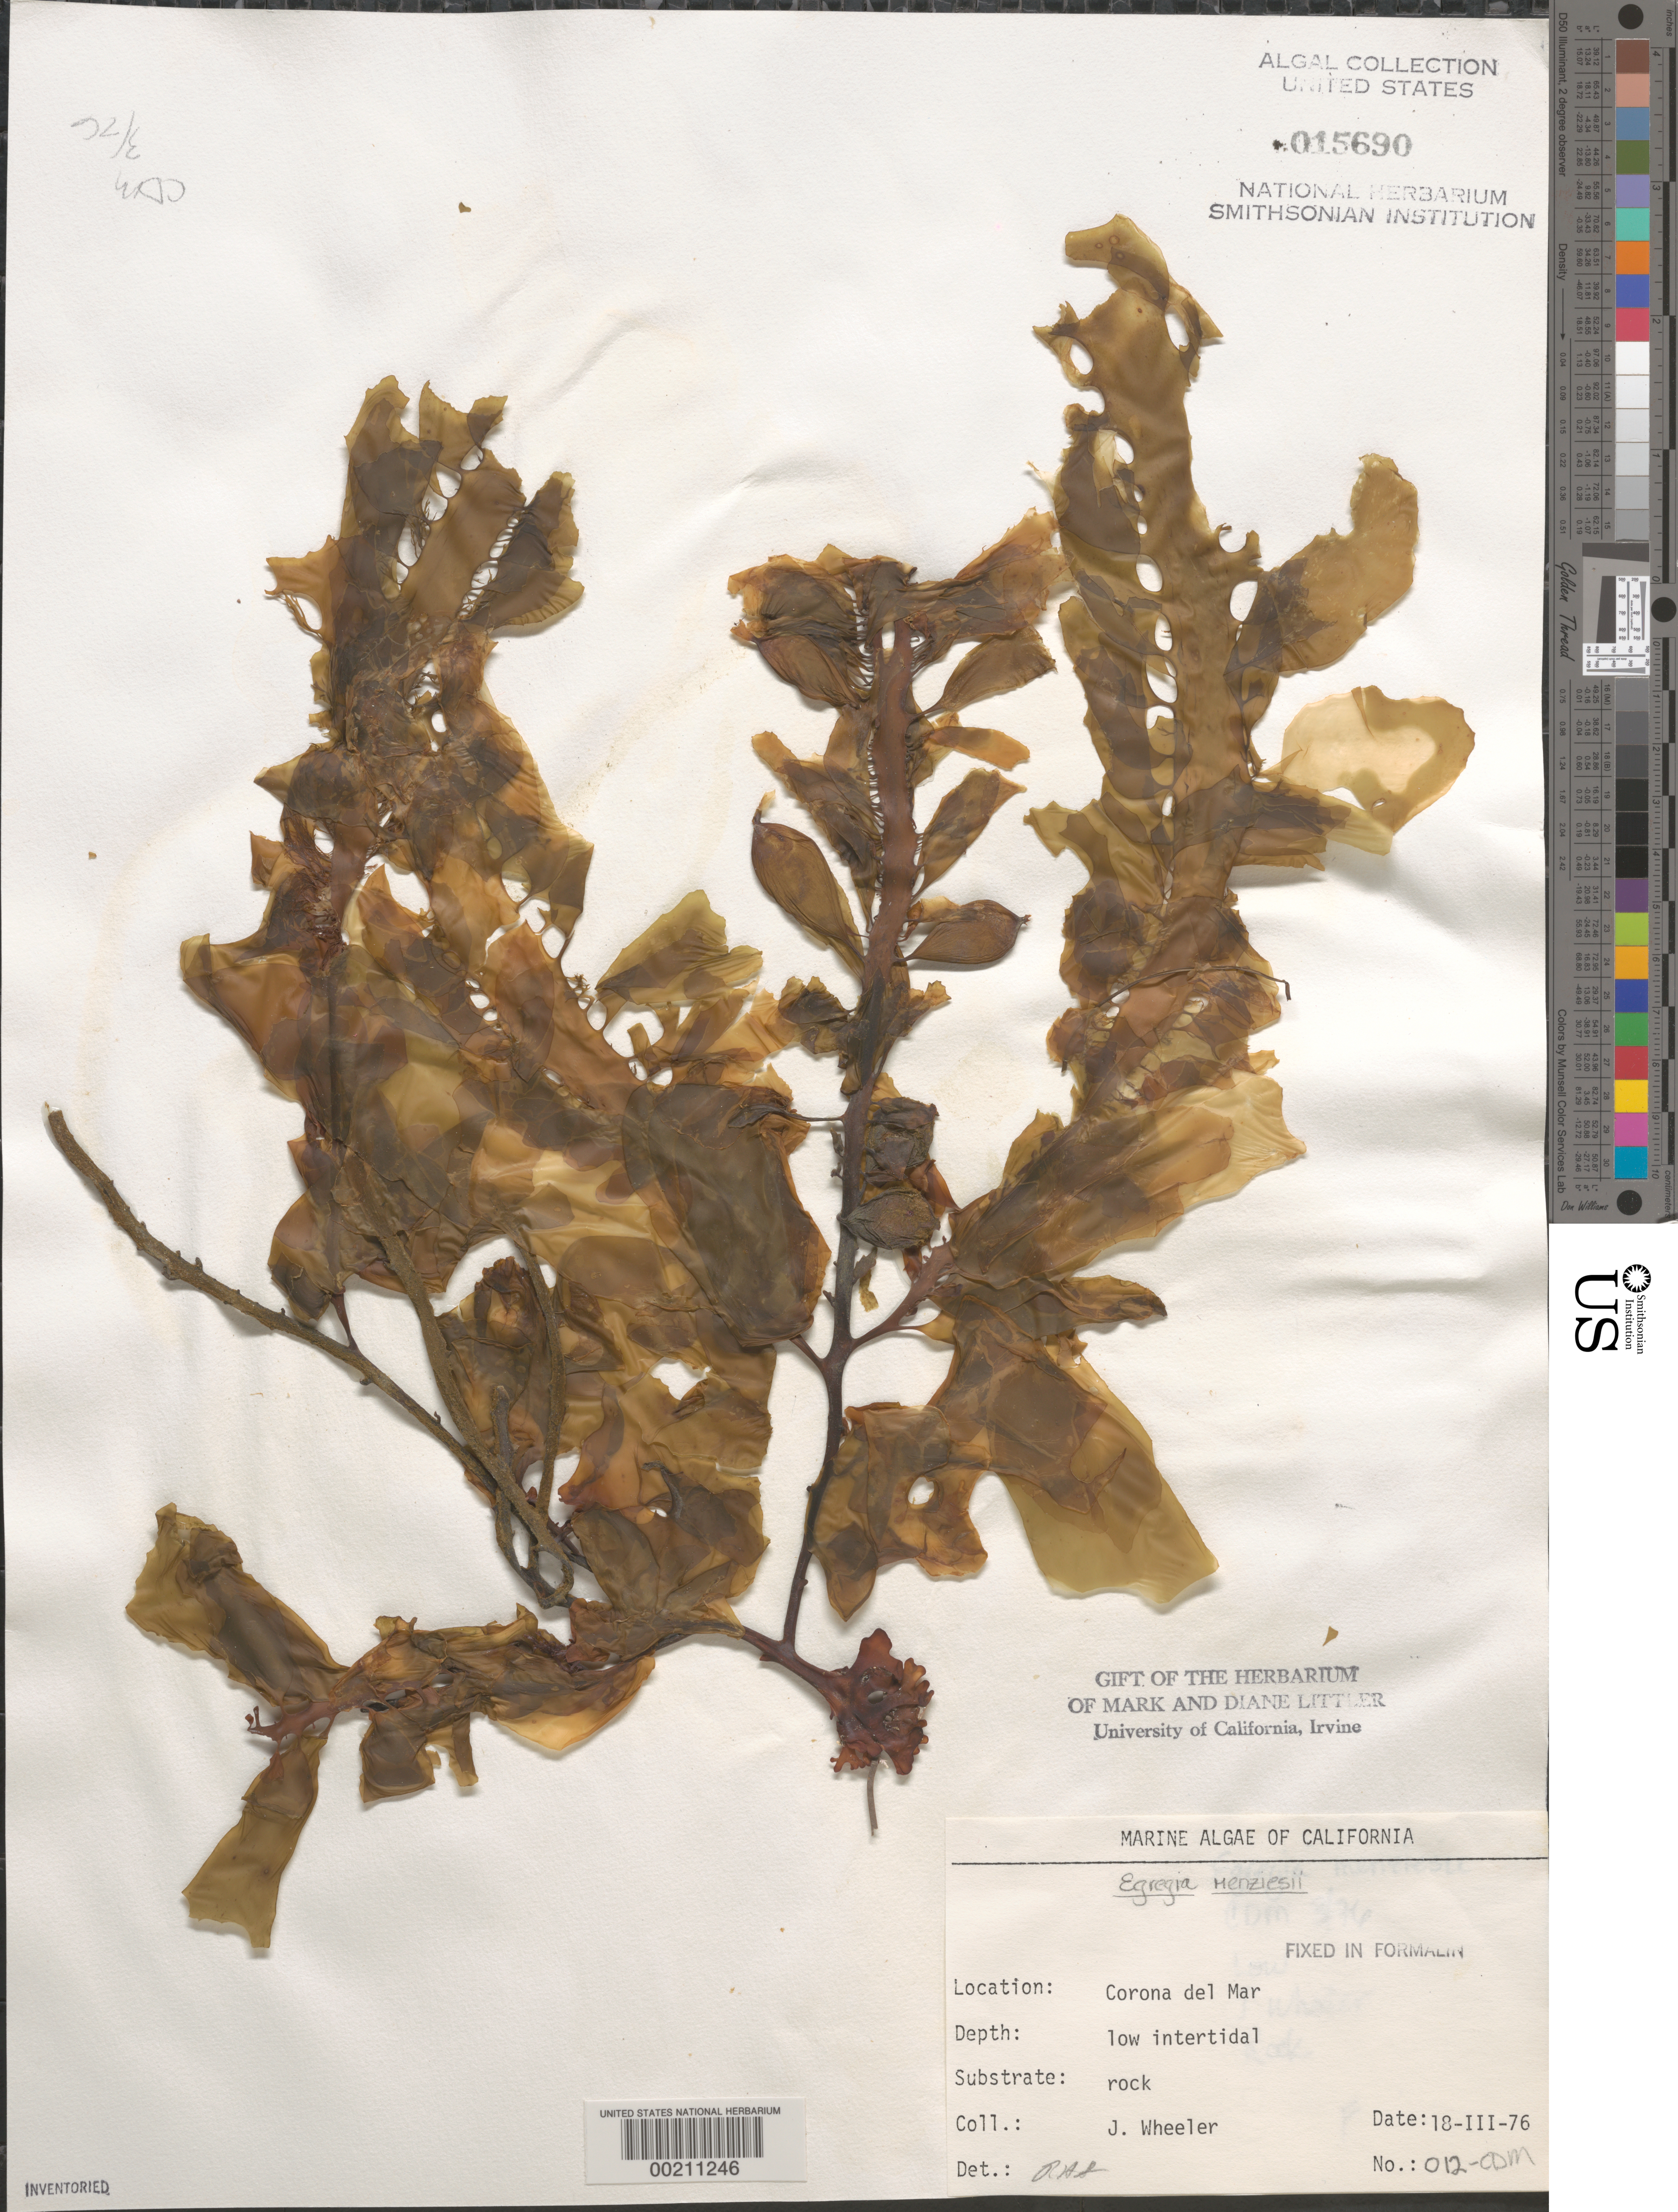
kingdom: Chromista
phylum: Ochrophyta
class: Phaeophyceae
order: Laminariales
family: Lessoniaceae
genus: Egregia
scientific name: Egregia menziesii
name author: (Turner) Aresch.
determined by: Sims, Robert H.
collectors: J. L. Wheeler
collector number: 012-CDM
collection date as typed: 18 Mar 1976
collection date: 1976-03-18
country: United States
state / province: California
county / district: Orange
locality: Corona del Mar, mouth of Morning Canyon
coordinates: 33 35'14"N, 117 51'54"W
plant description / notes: BLM-SOCALBIGHT Rocky Intertidal Survey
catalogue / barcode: US 15690